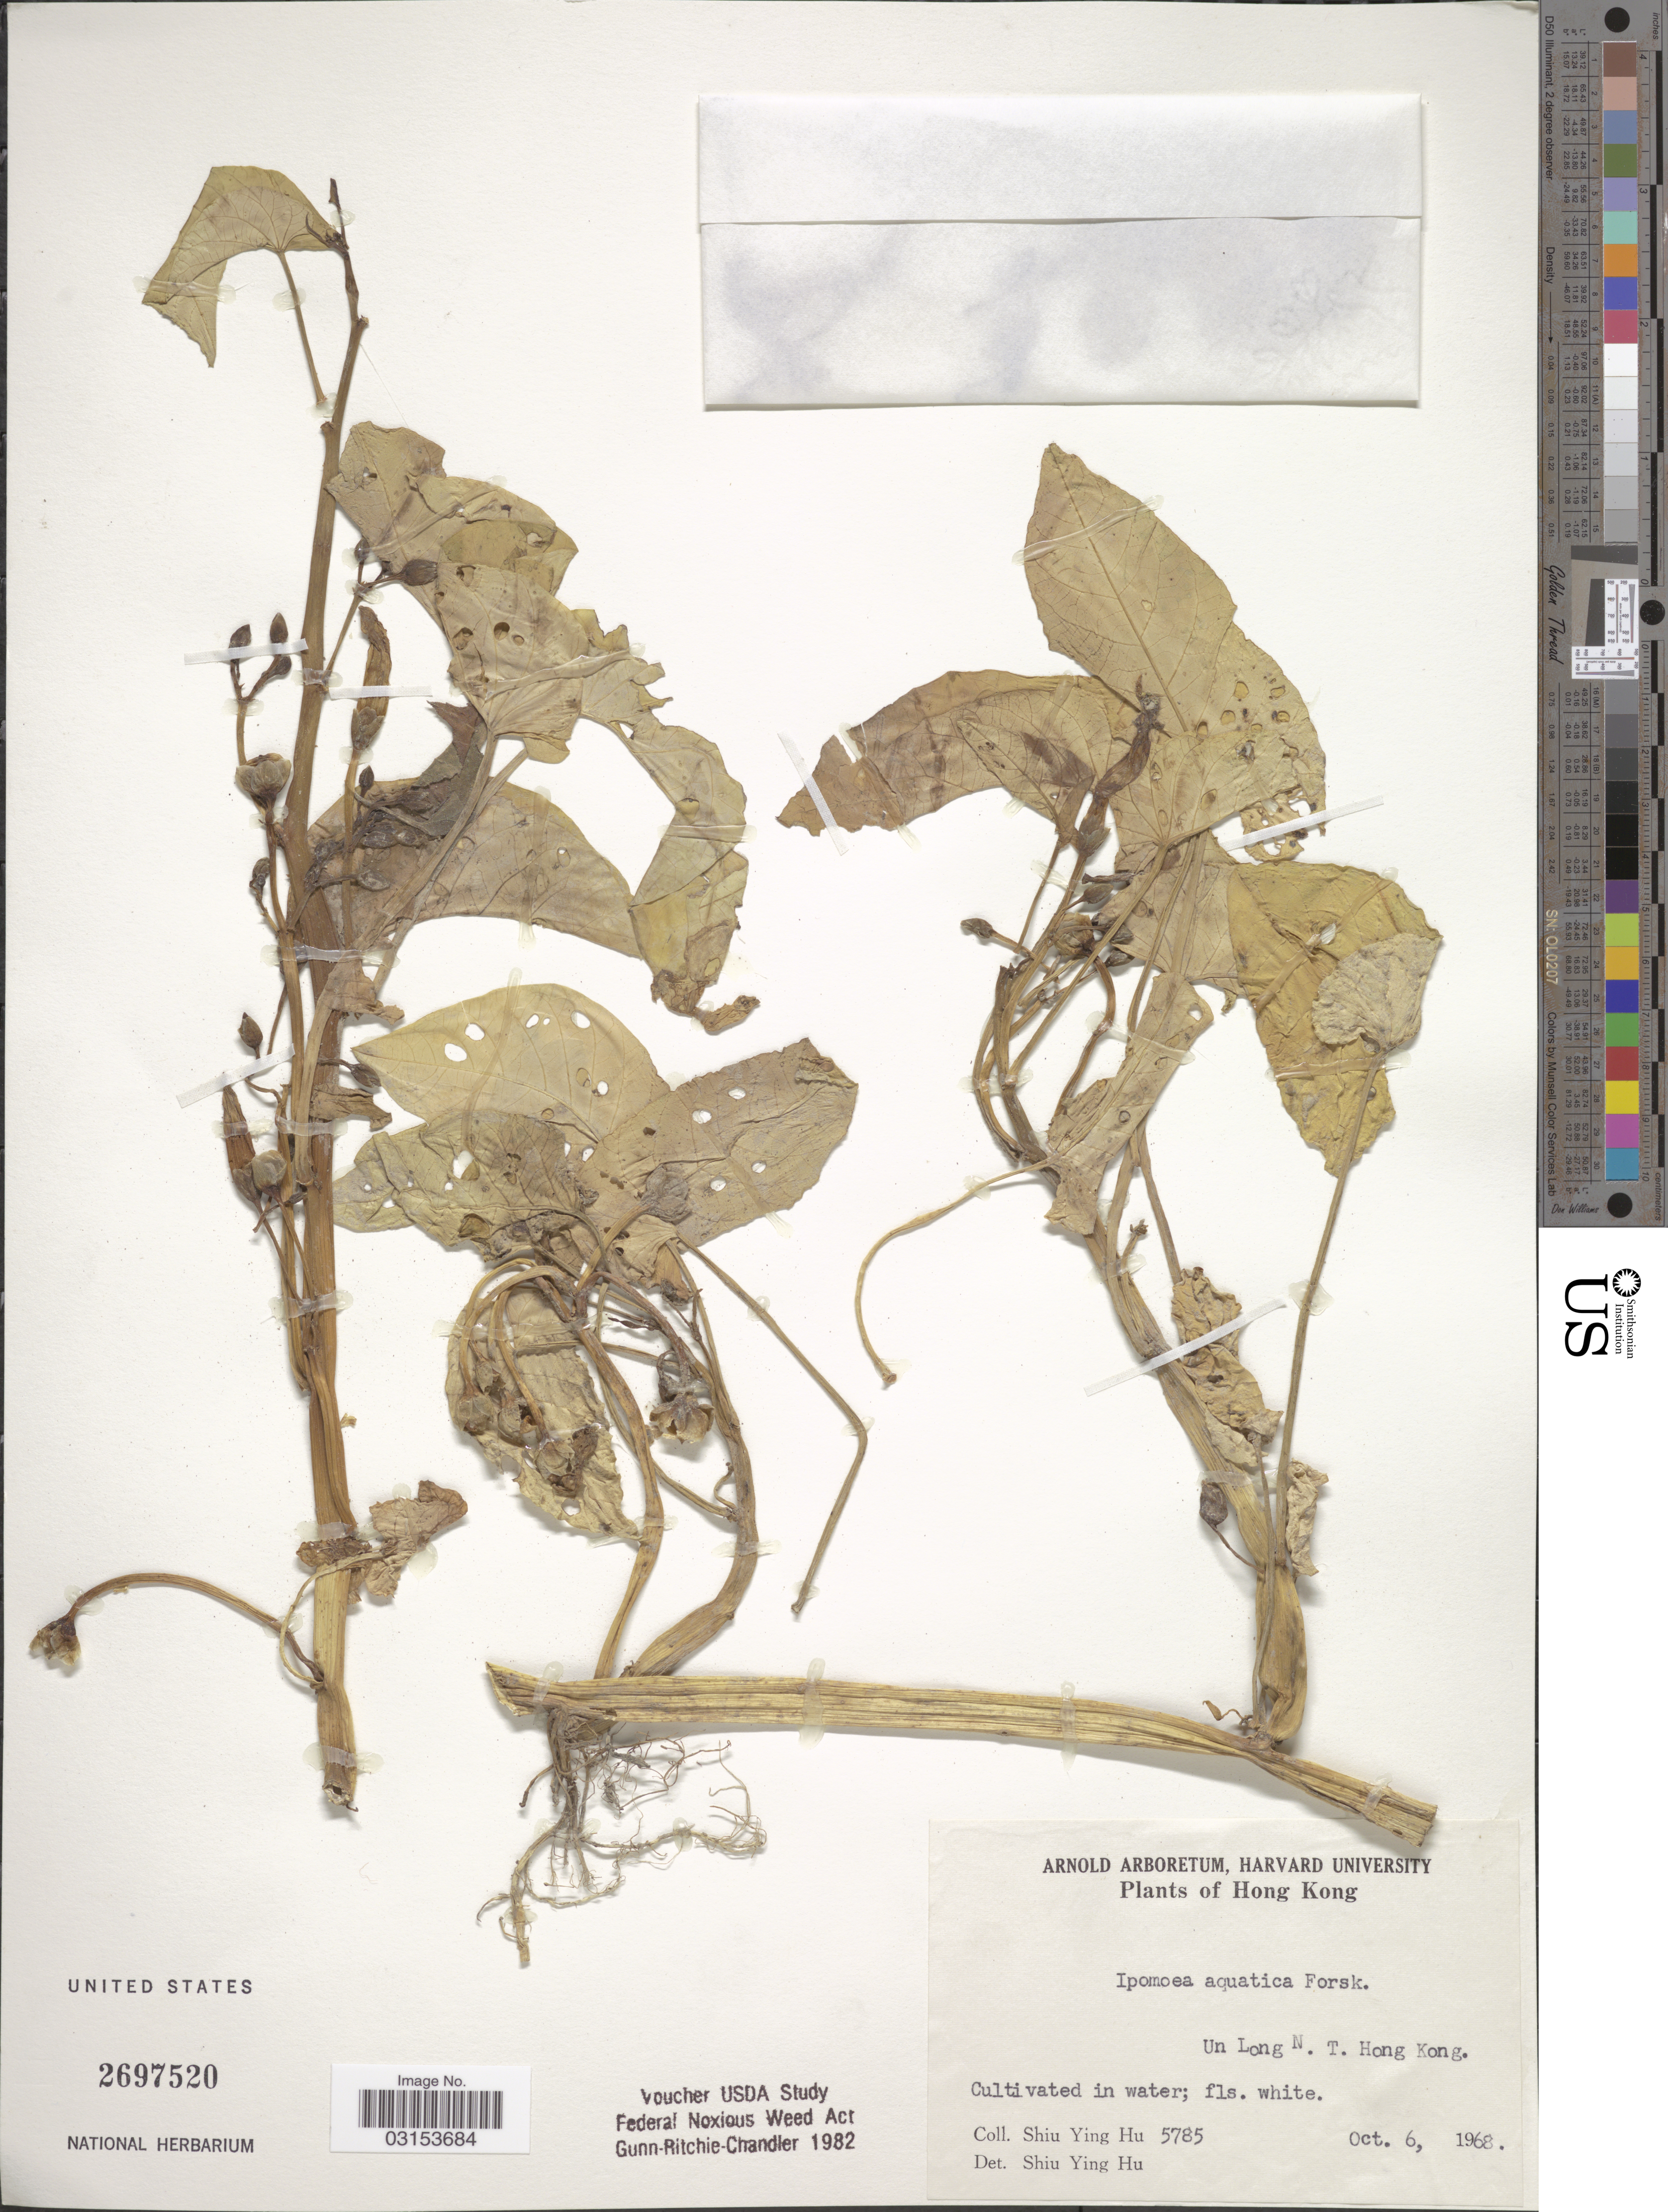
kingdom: Plantae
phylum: Tracheophyta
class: Magnoliopsida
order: Solanales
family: Convolvulaceae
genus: Ipomoea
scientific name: Ipomoea aquatica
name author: Forssk.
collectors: S. Y. Hu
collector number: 5785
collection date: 1968-10-06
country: China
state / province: Hong Kong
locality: Un Long N.T.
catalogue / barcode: US 2697520